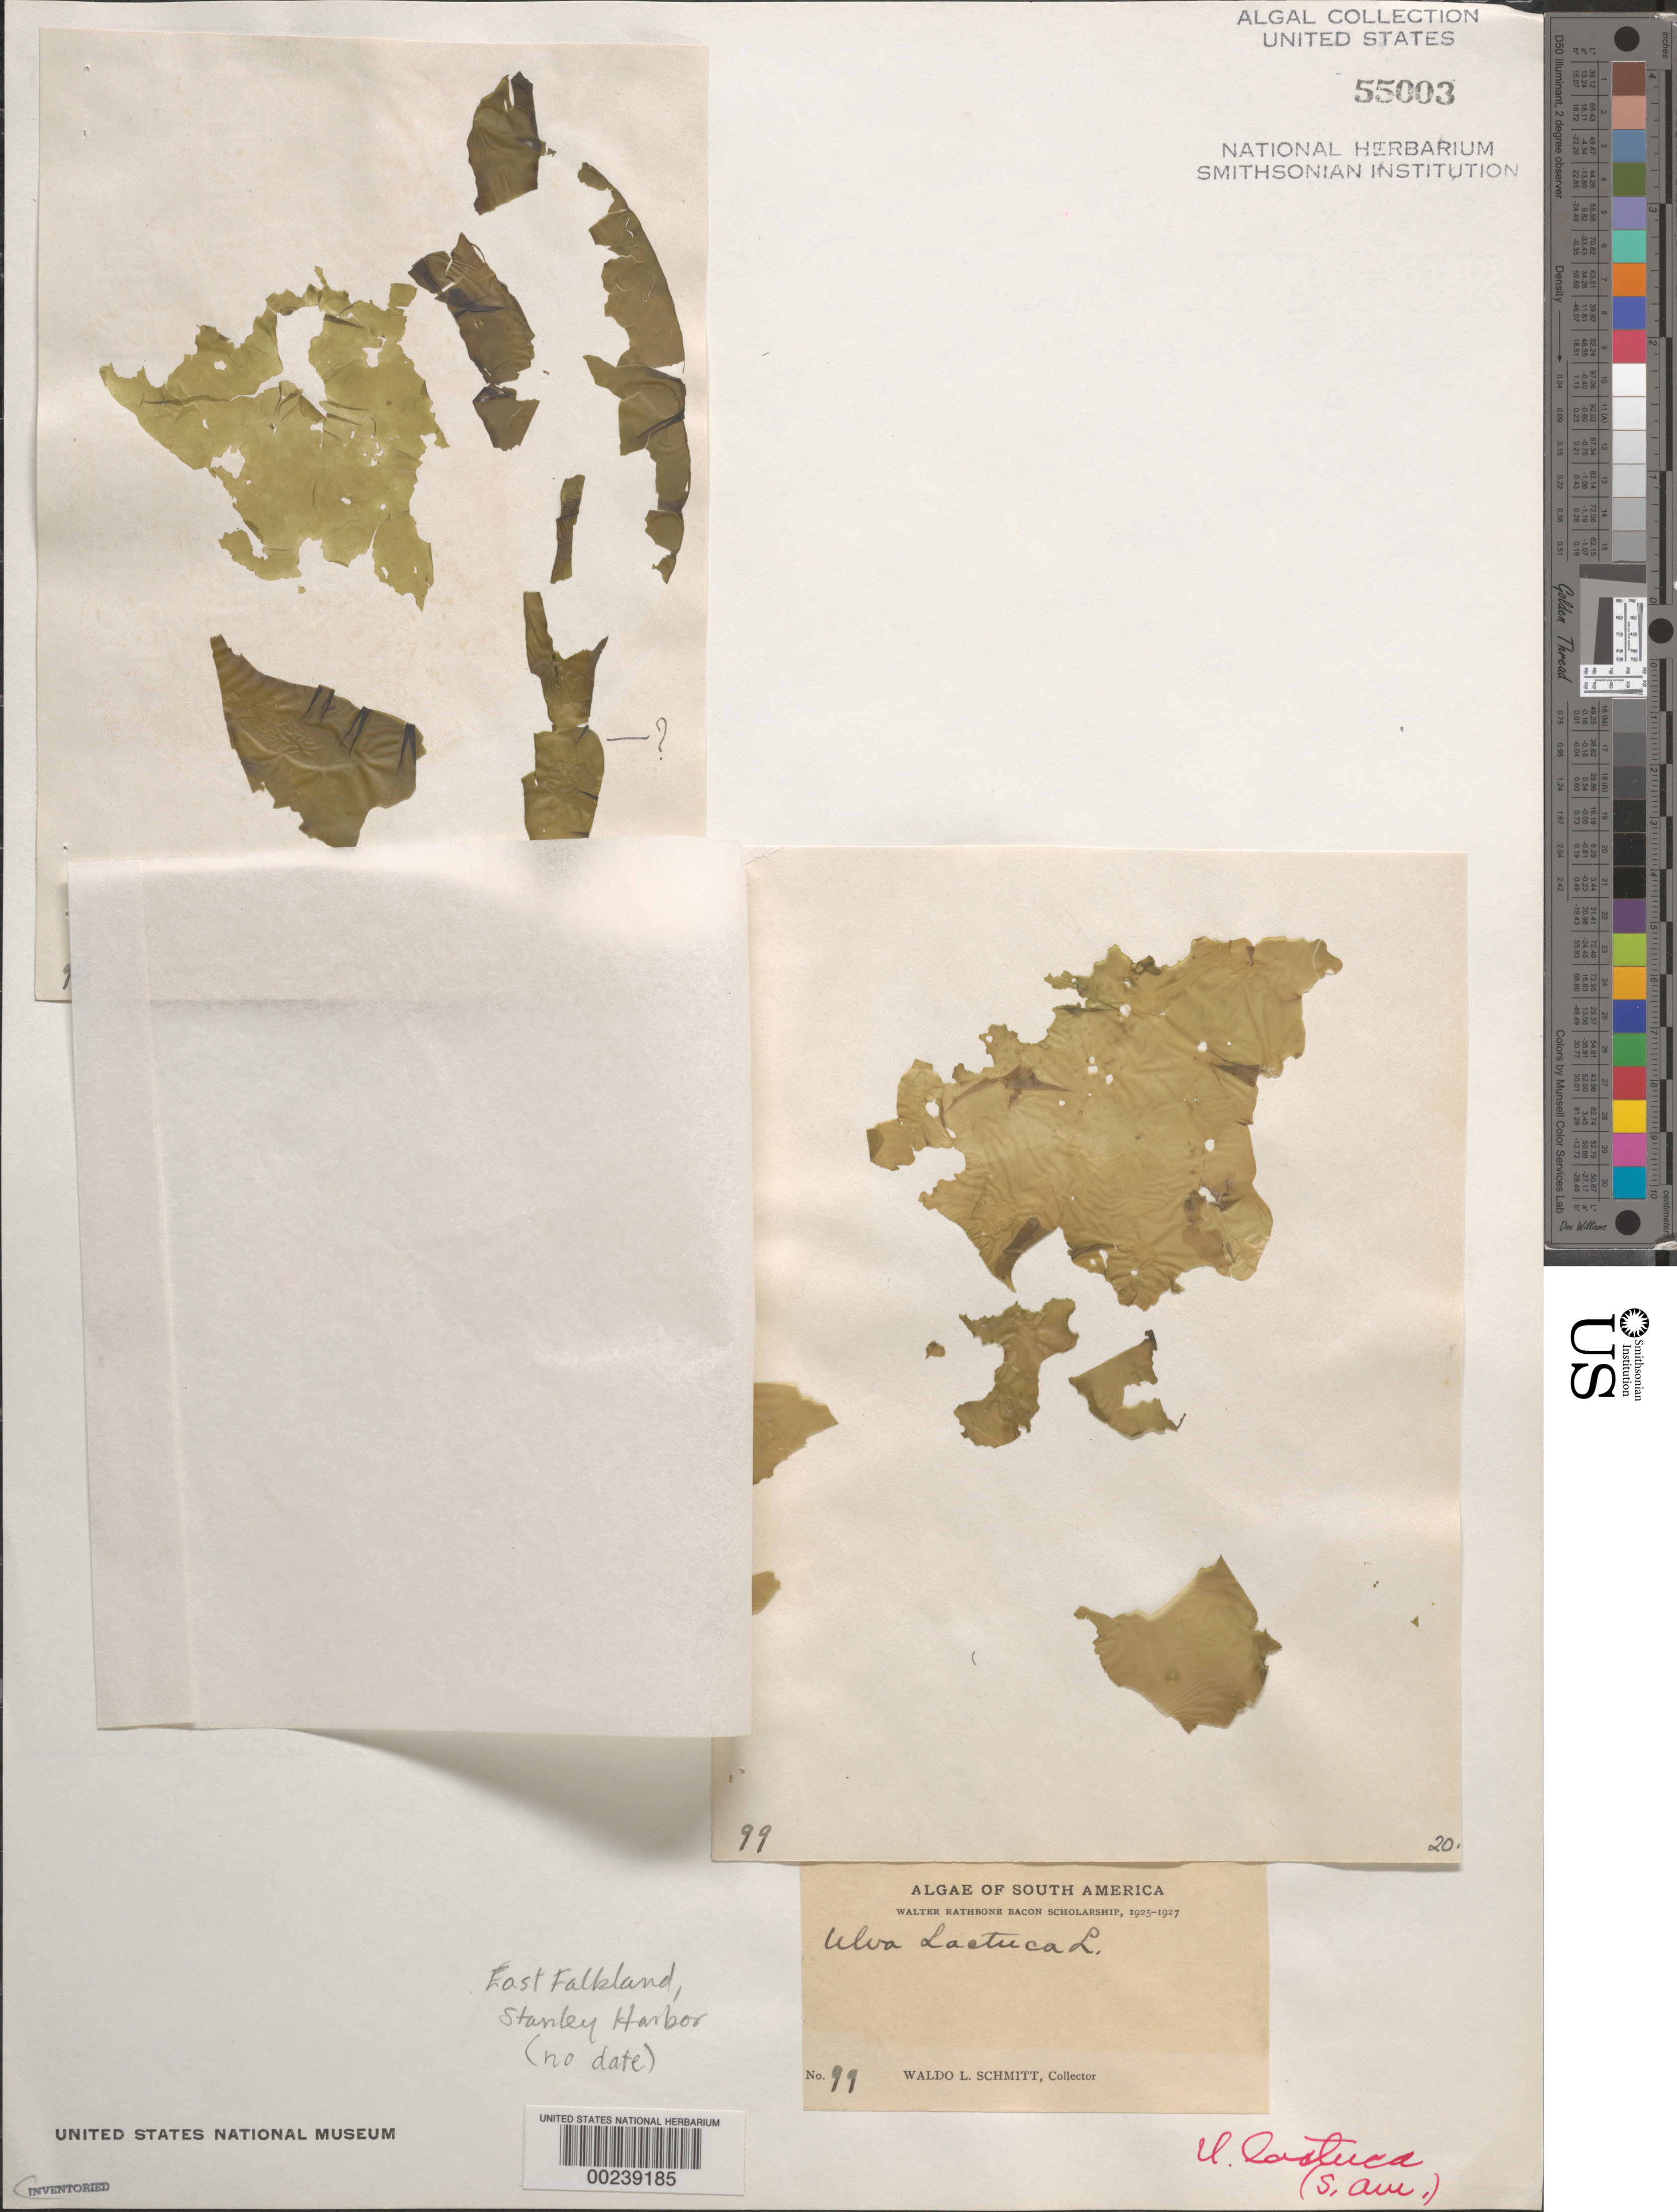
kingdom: Plantae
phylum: Chlorophyta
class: Ulvophyceae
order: Ulvales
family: Ulvaceae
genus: Ulva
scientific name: Ulva lactuca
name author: L.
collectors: W. L. Schmitt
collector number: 99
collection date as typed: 1925 TO -- --- 1927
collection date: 1925/1927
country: Falkland Islands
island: East Falkland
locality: Port Stanley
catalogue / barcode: US 55003